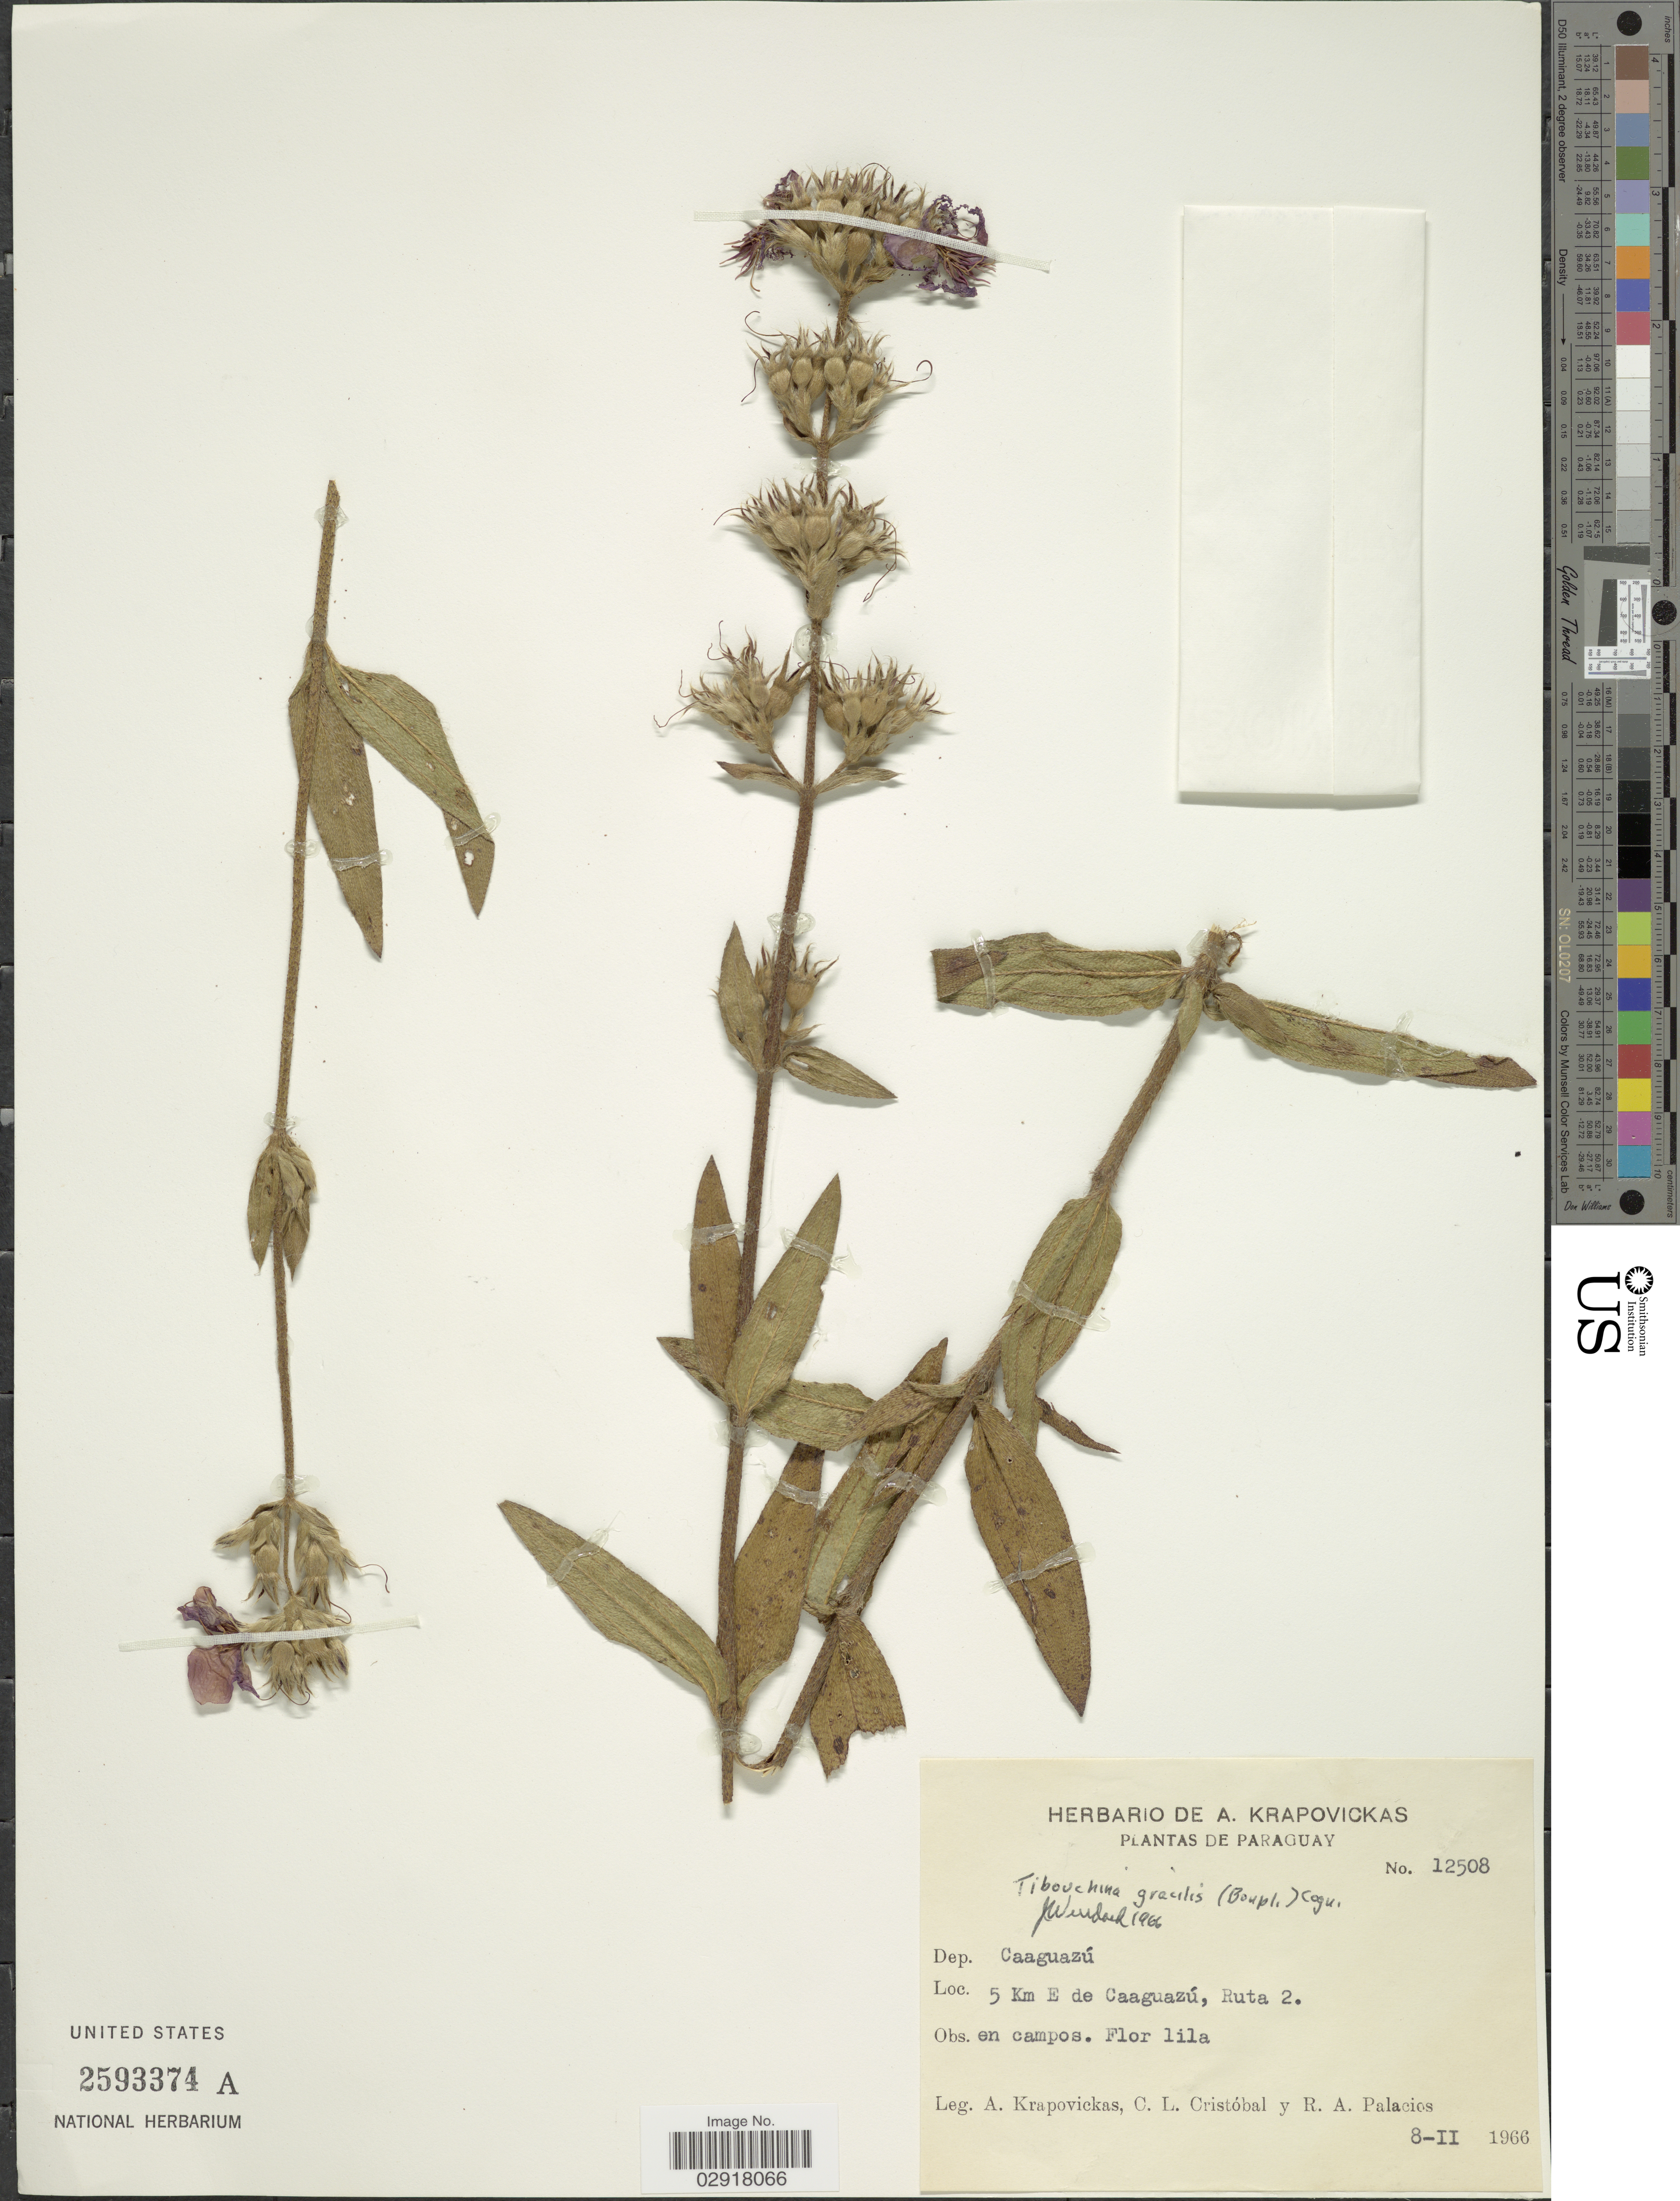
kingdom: Plantae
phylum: Tracheophyta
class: Magnoliopsida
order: Myrtales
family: Melastomataceae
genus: Chaetogastra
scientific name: Chaetogastra gracilis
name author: (Bonpl.) DC.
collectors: A. Krapovickas, C. L. Cristóbal & R. Palacios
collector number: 12508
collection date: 1966-02-08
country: Paraguay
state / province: Caaguazu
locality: Dep. Caaguazú, 5 Km E de Caaguazú, Ruta 2.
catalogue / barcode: US 2593374A